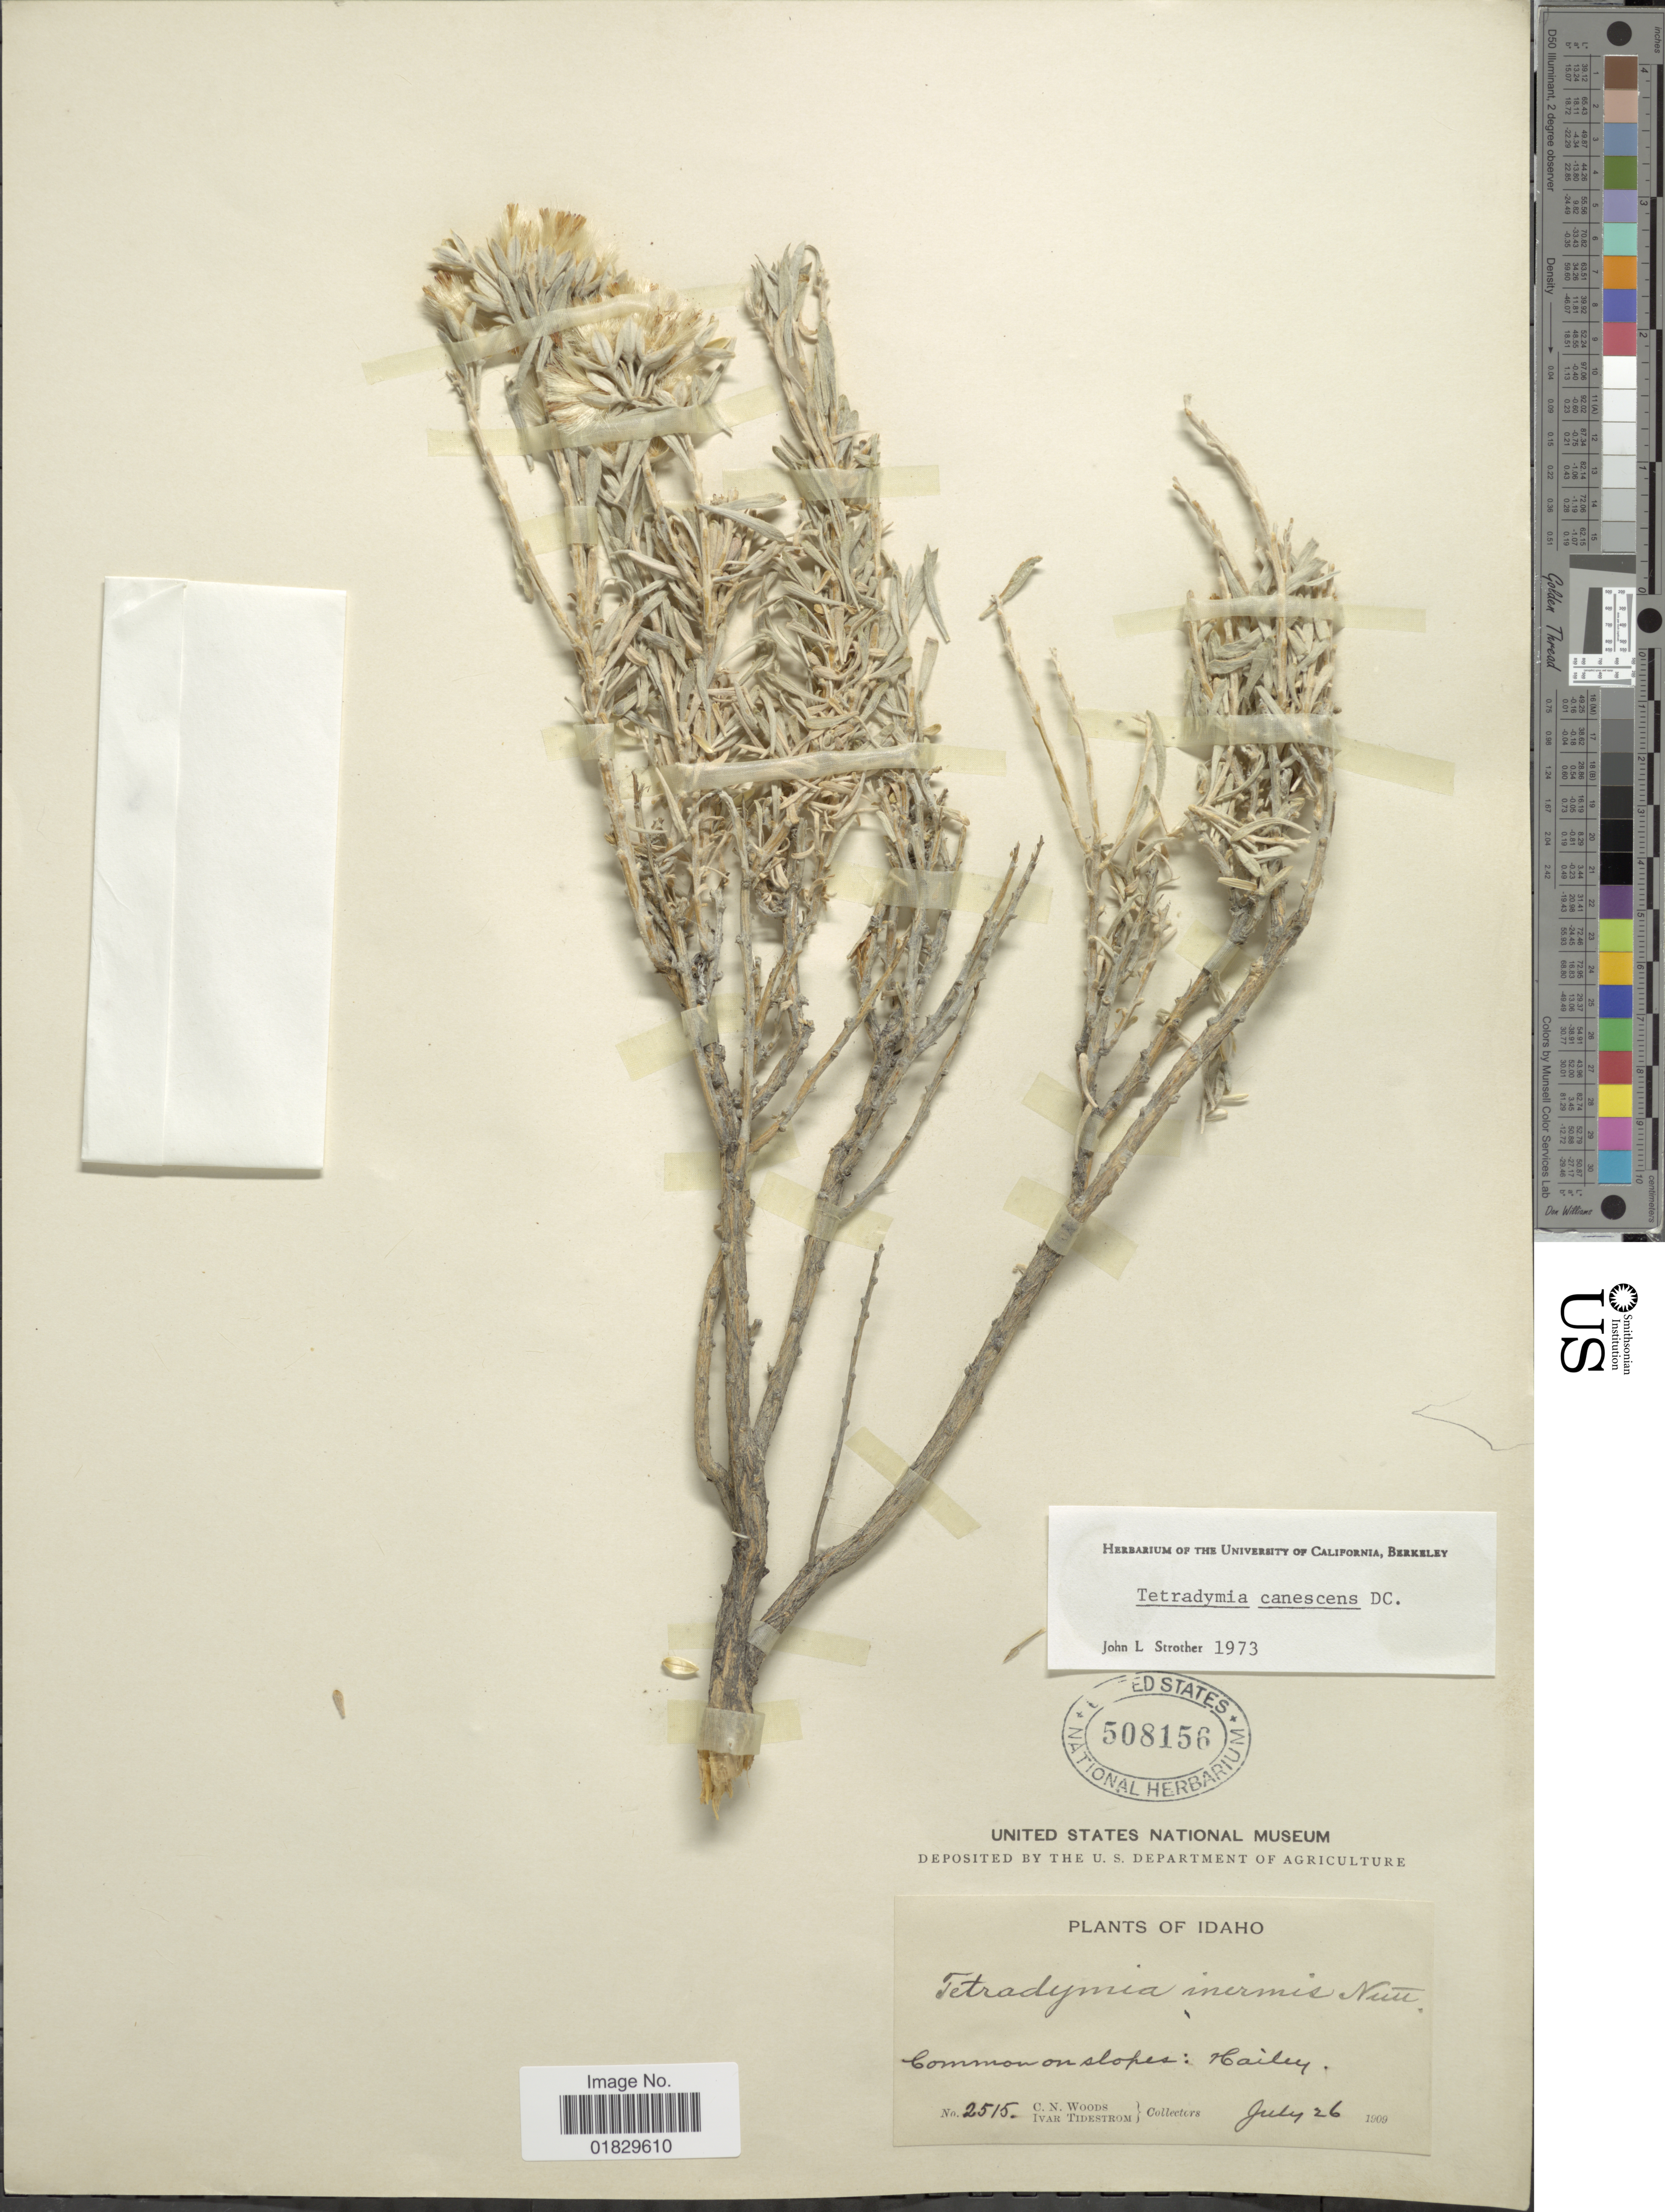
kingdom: Plantae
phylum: Tracheophyta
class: Magnoliopsida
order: Asterales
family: Asteraceae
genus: Tetradymia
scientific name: Tetradymia canescens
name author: DC.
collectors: C. Woods & I. F. Tidestrom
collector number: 2515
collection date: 1909-07-26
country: United States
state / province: Idaho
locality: Common on slopes: Hailey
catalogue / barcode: US 508156